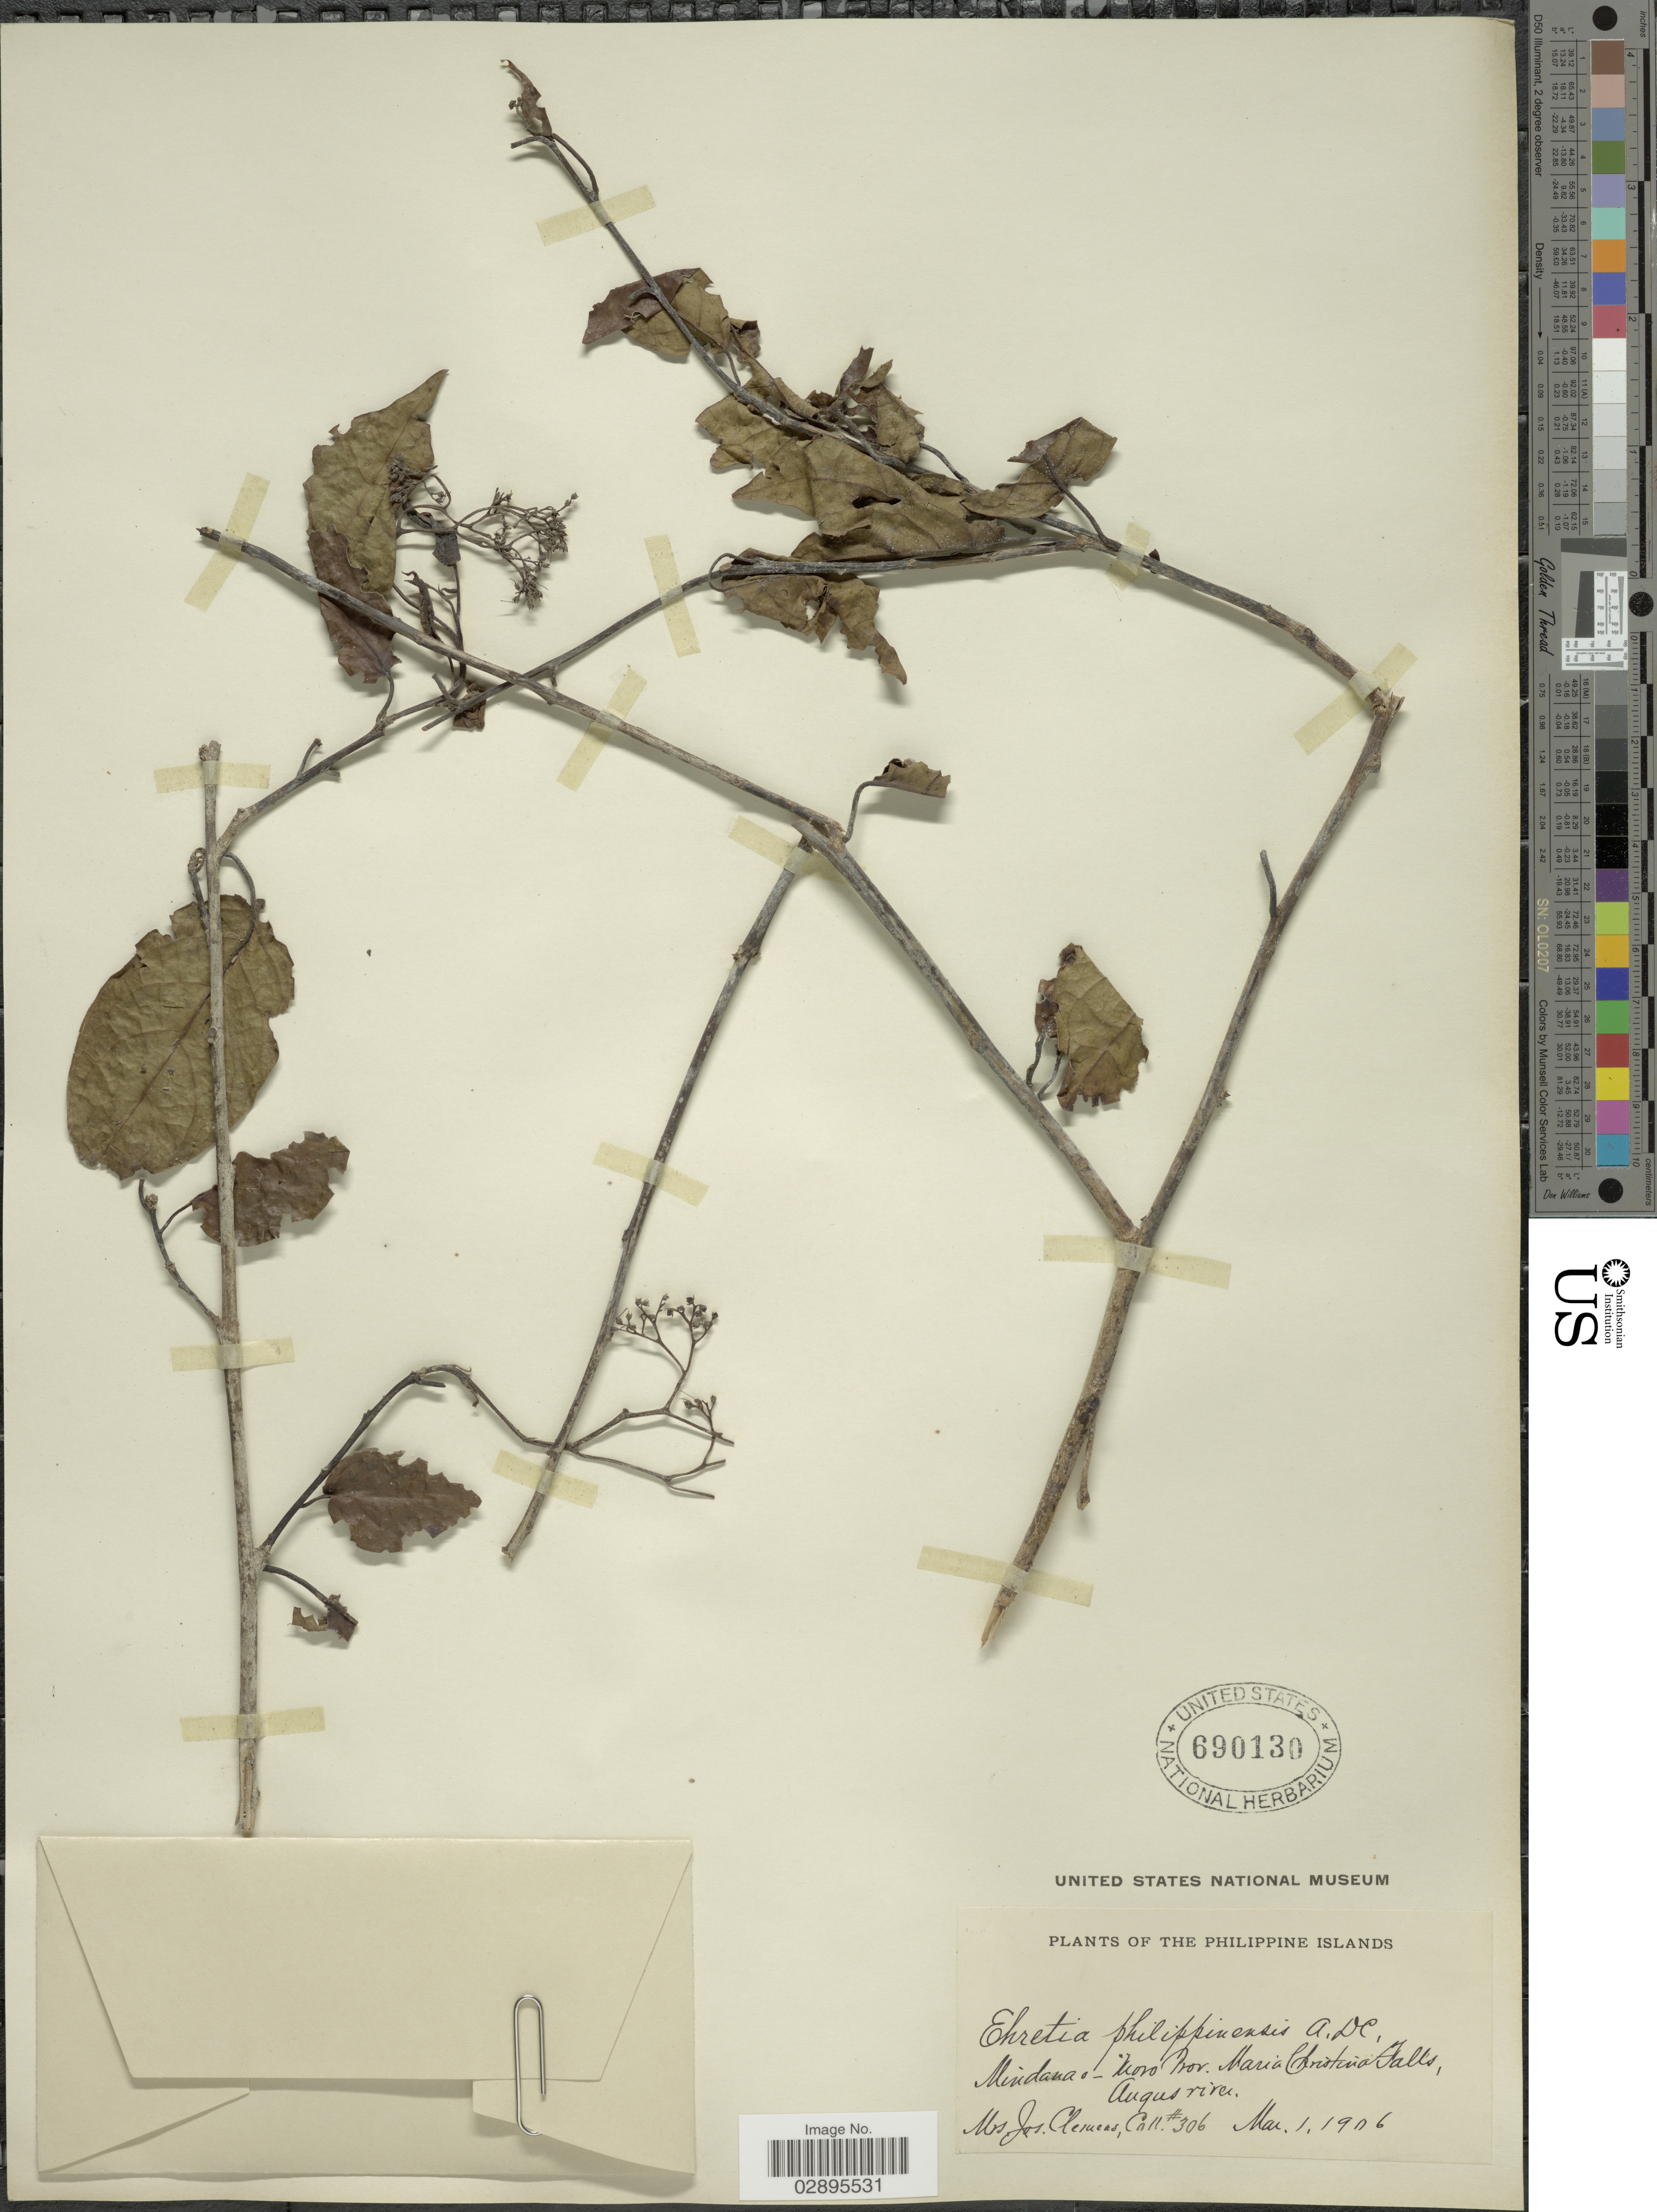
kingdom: Plantae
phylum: Tracheophyta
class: Magnoliopsida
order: Boraginales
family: Ehretiaceae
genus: Ehretia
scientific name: Ehretia philippinensis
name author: A. DC.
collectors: J. Clemens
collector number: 306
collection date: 1906-03-01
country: Philippines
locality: Mindanao - Moro Prov. maria Christina Falls Augusiver.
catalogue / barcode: US 690130